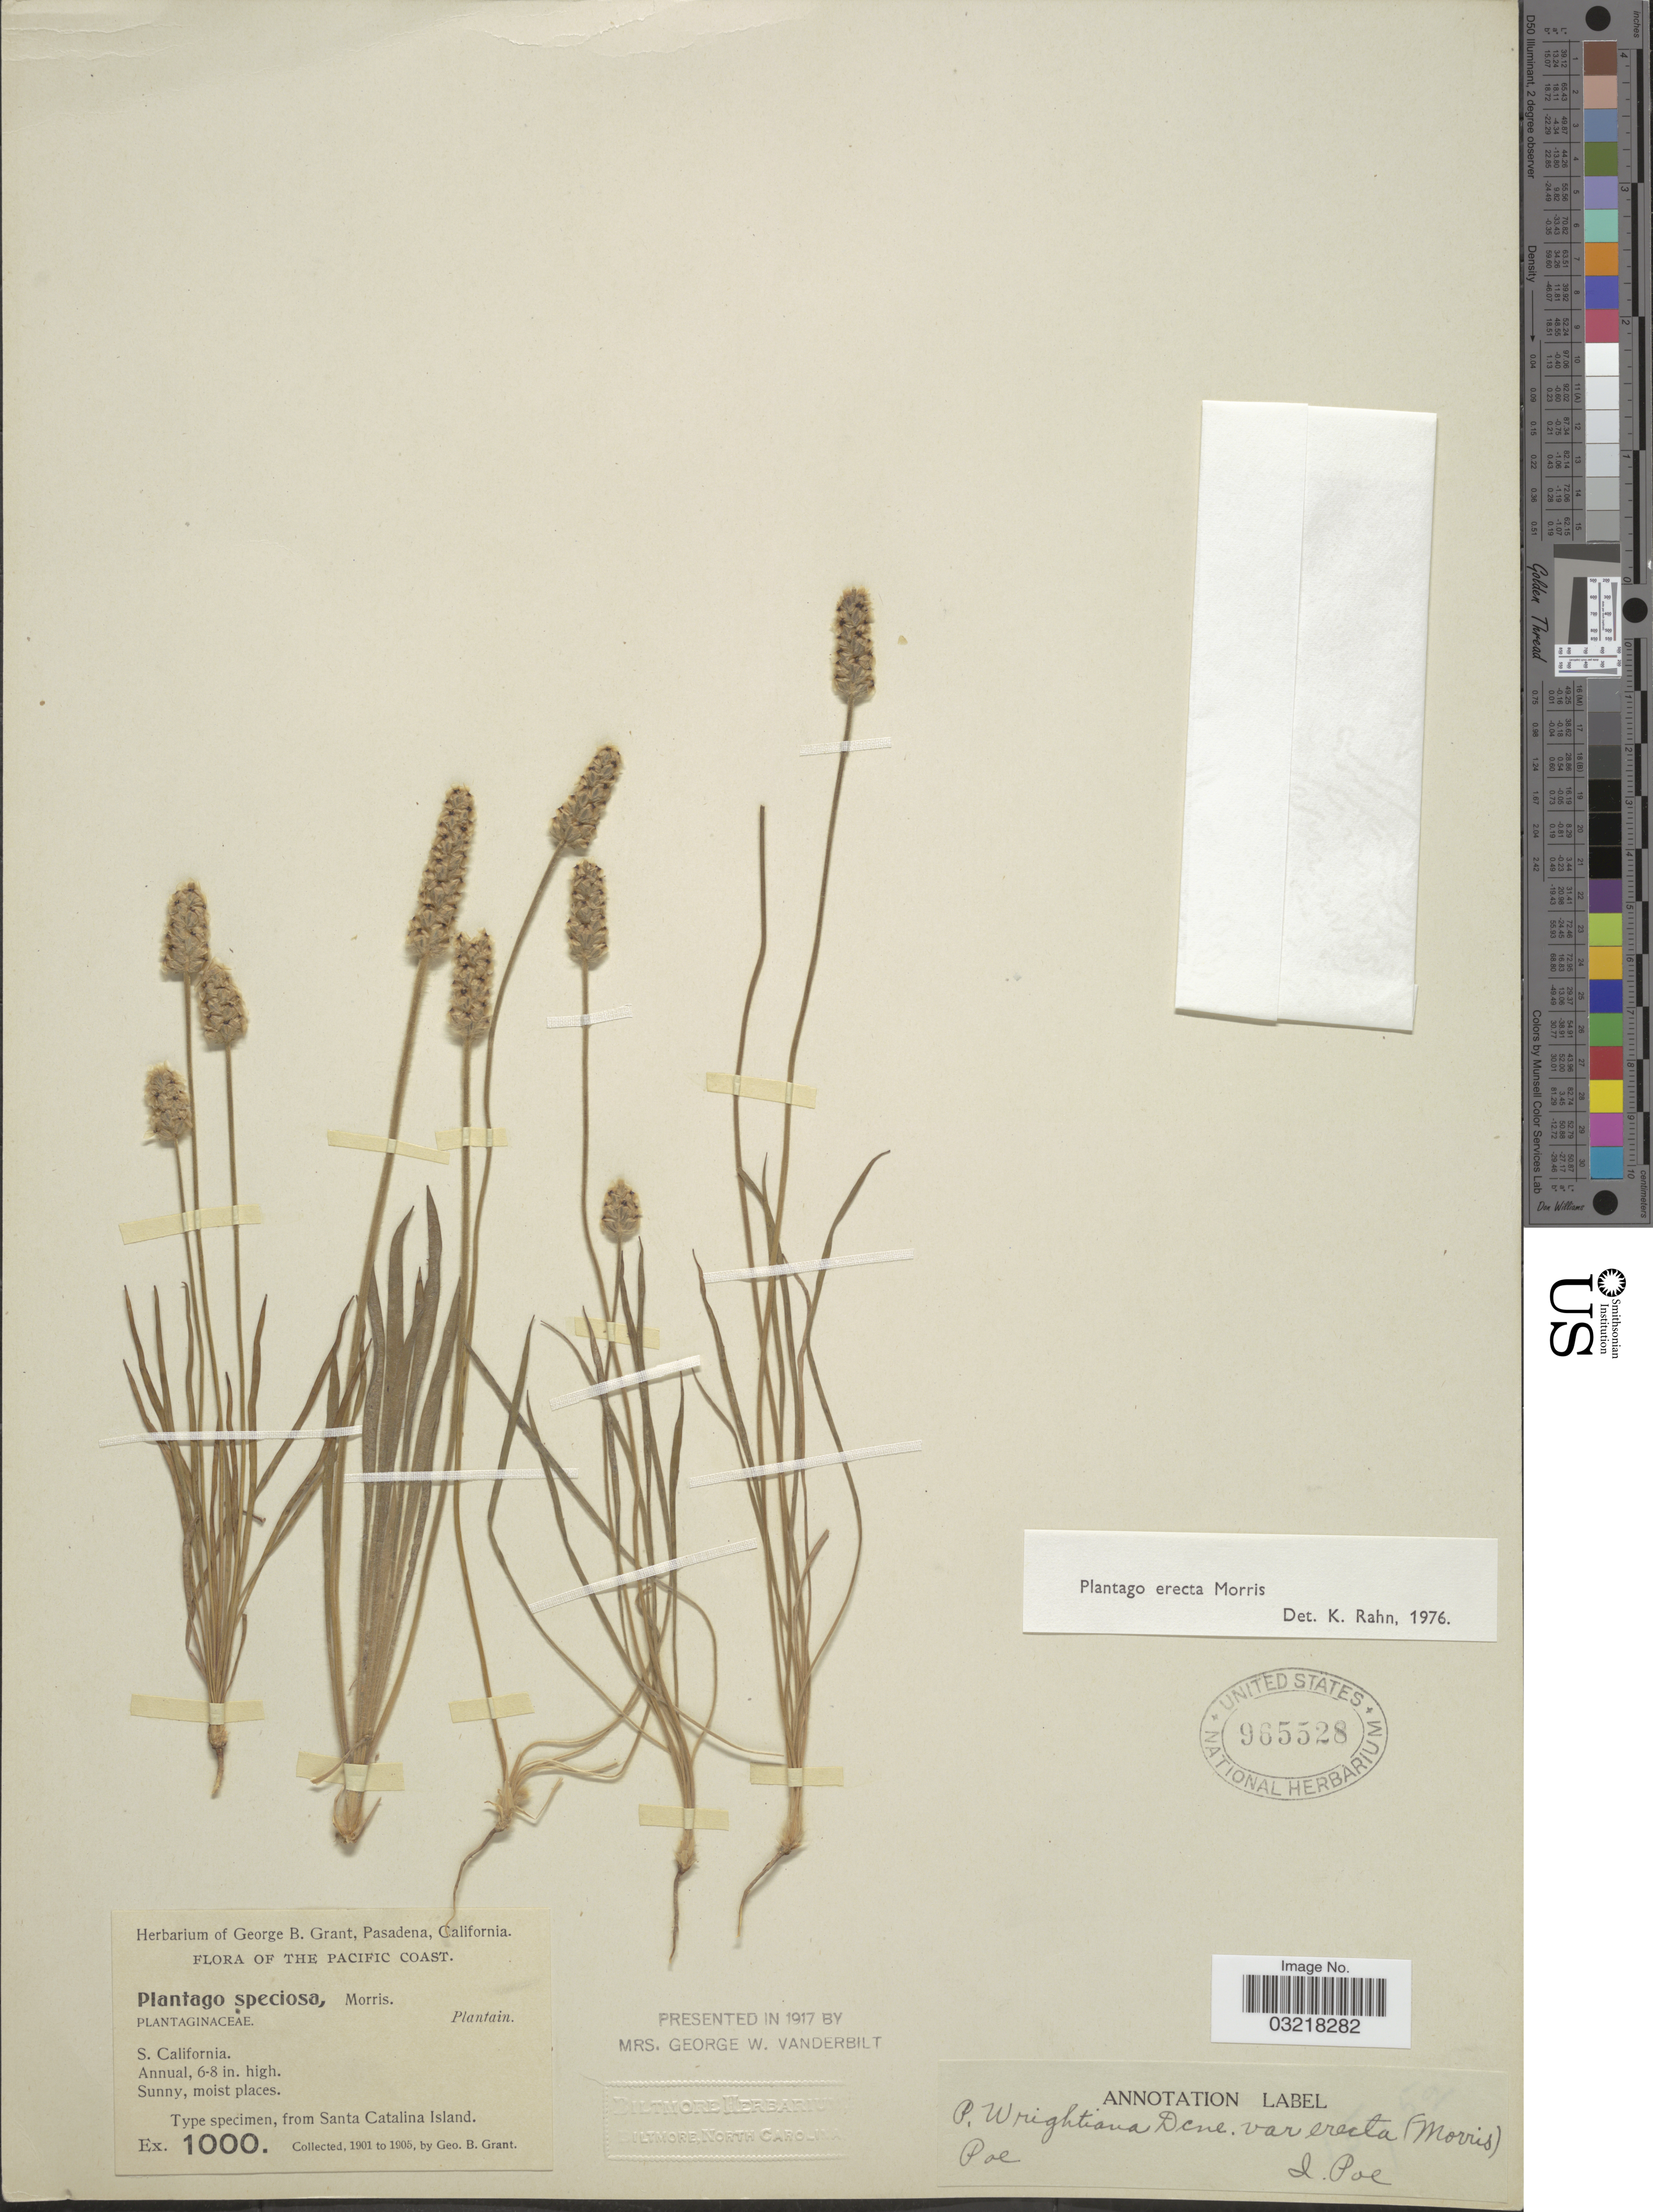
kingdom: Plantae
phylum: Tracheophyta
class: Magnoliopsida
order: Lamiales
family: Plantaginaceae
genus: Plantago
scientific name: Plantago erecta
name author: Morris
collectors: G. Grant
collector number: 1000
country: United States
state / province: California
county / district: Los Angeles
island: Santa Catalina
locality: The Pacific Coast. S. California. Santa Catalina Island.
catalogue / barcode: US 965528